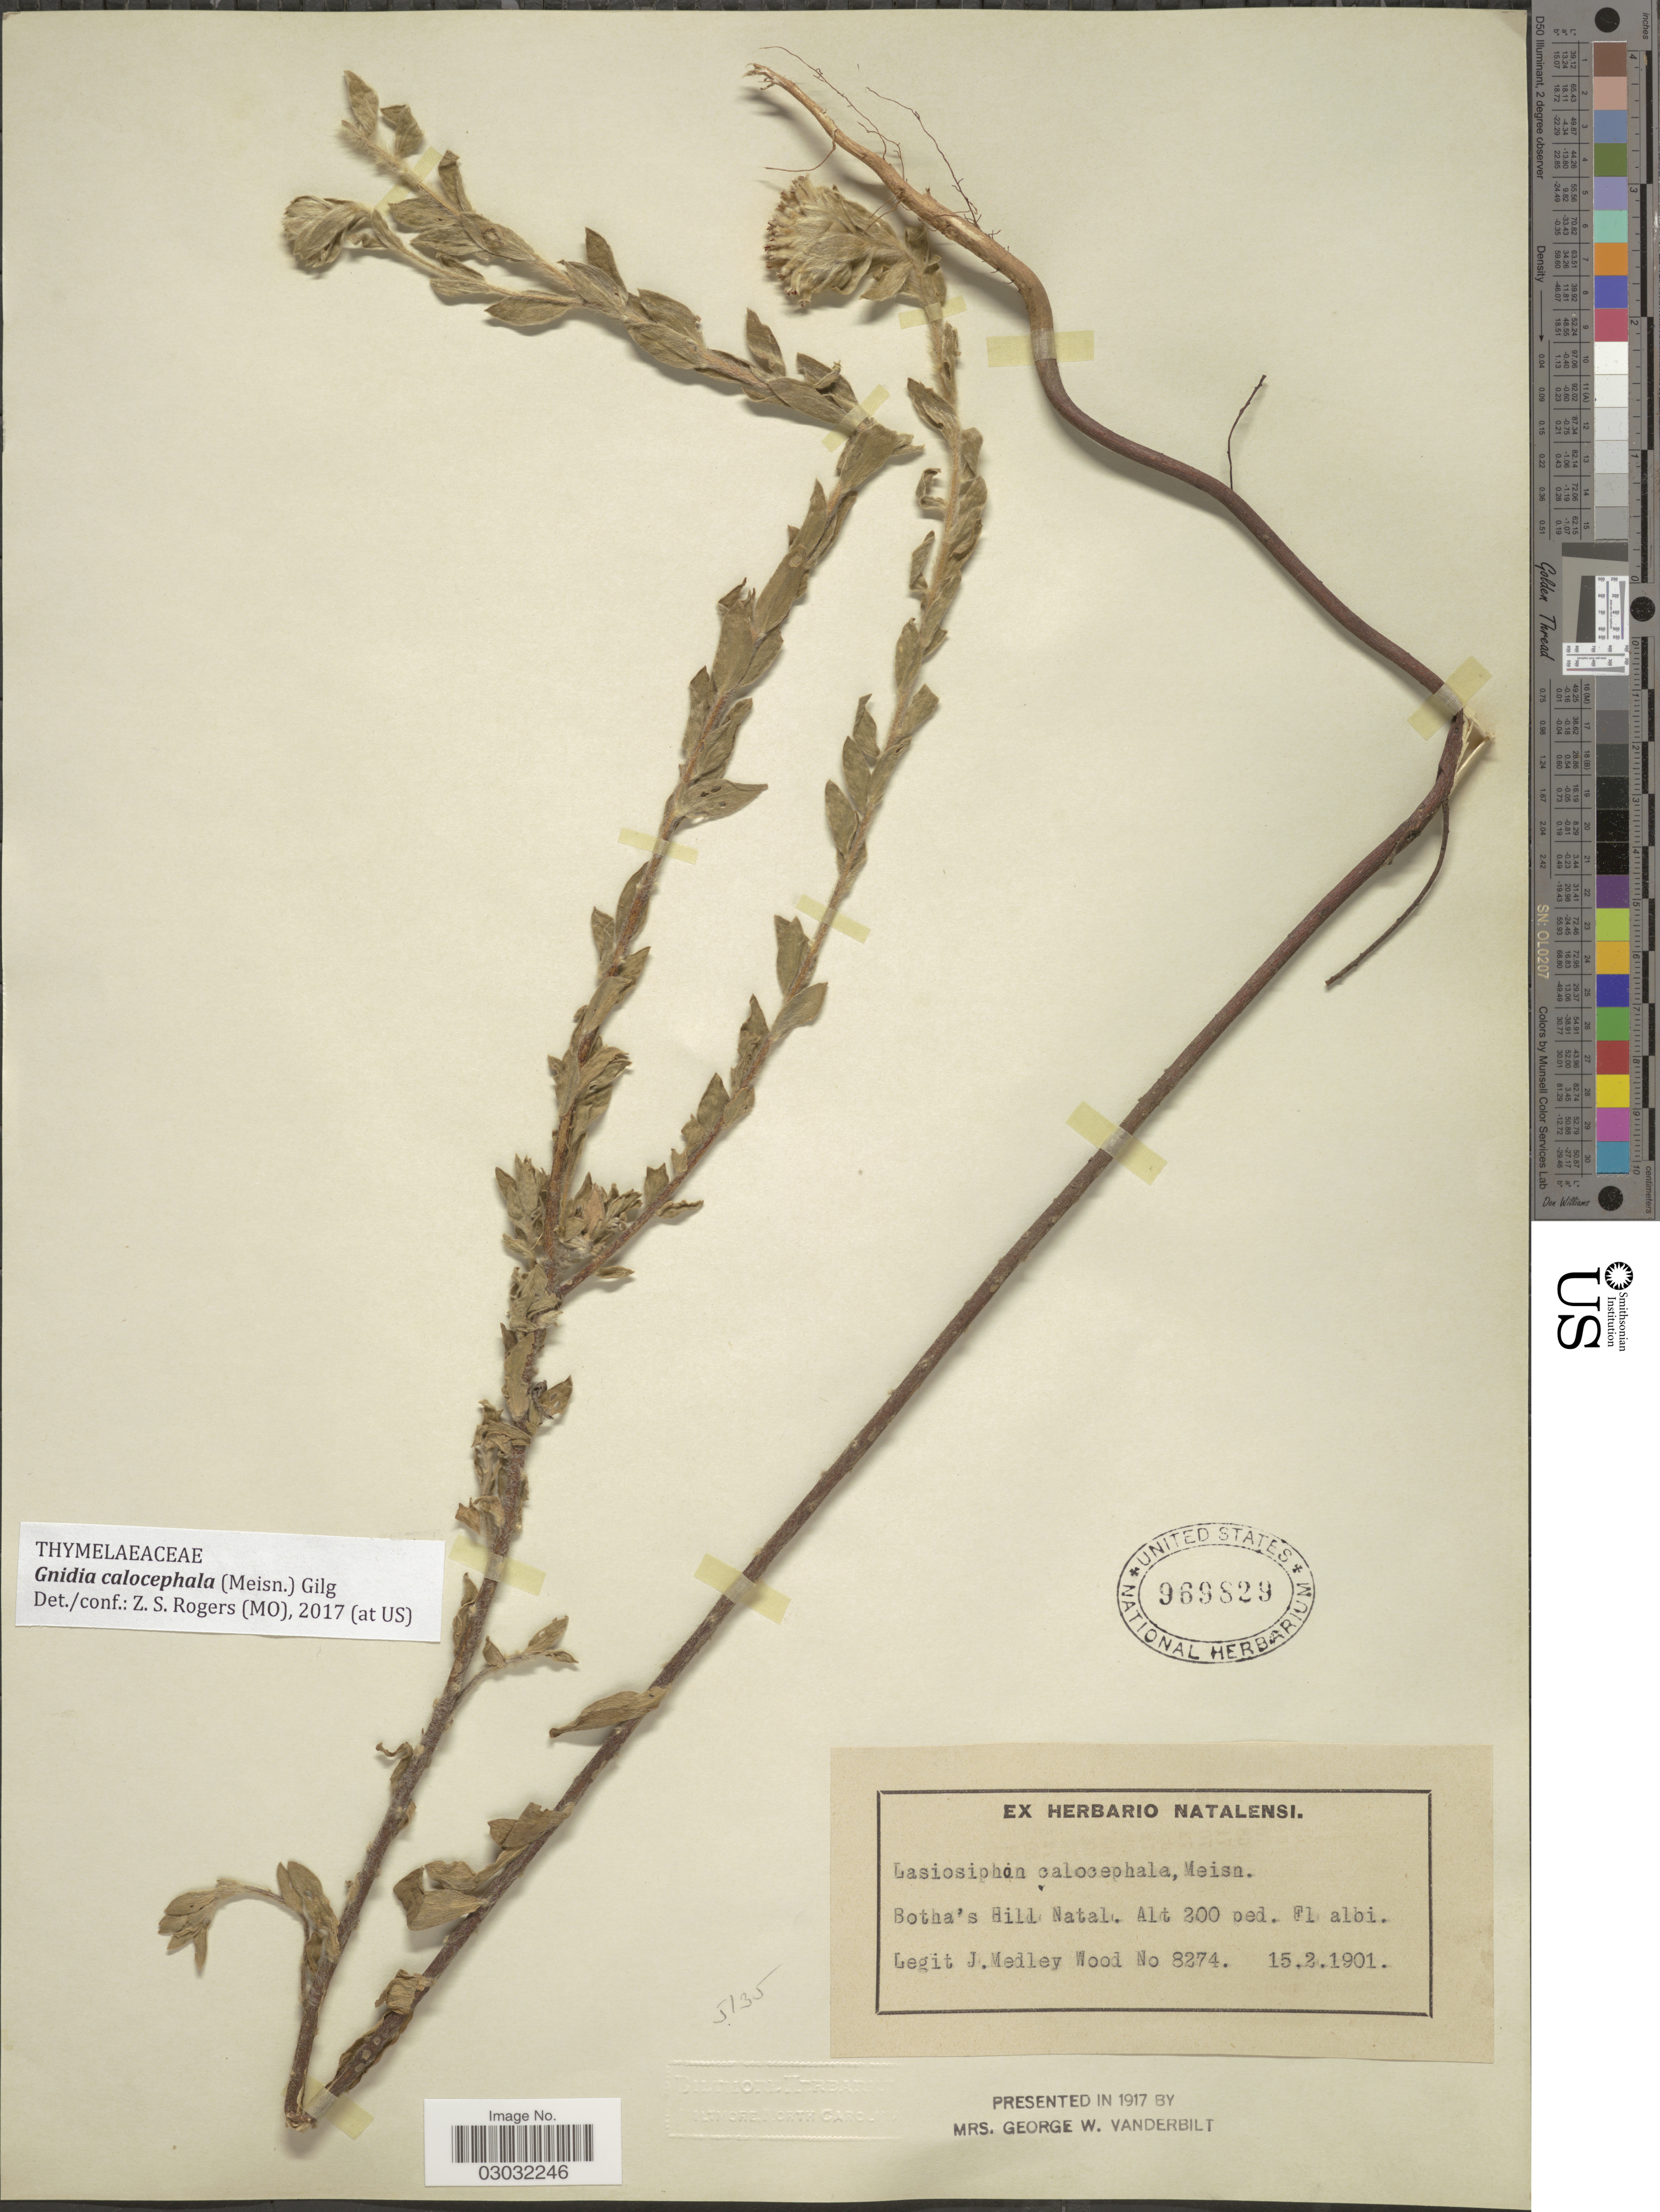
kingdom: Plantae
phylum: Tracheophyta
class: Magnoliopsida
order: Malvales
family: Thymelaeaceae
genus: Lasiosiphon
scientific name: Lasiosiphon calocephalus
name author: (Meisn.) Domke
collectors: J. Medley Wood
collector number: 8274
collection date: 1901-02-15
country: South Africa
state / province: KwaZulu-Natal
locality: Botha's Hill Natal.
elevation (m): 61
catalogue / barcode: US 969829